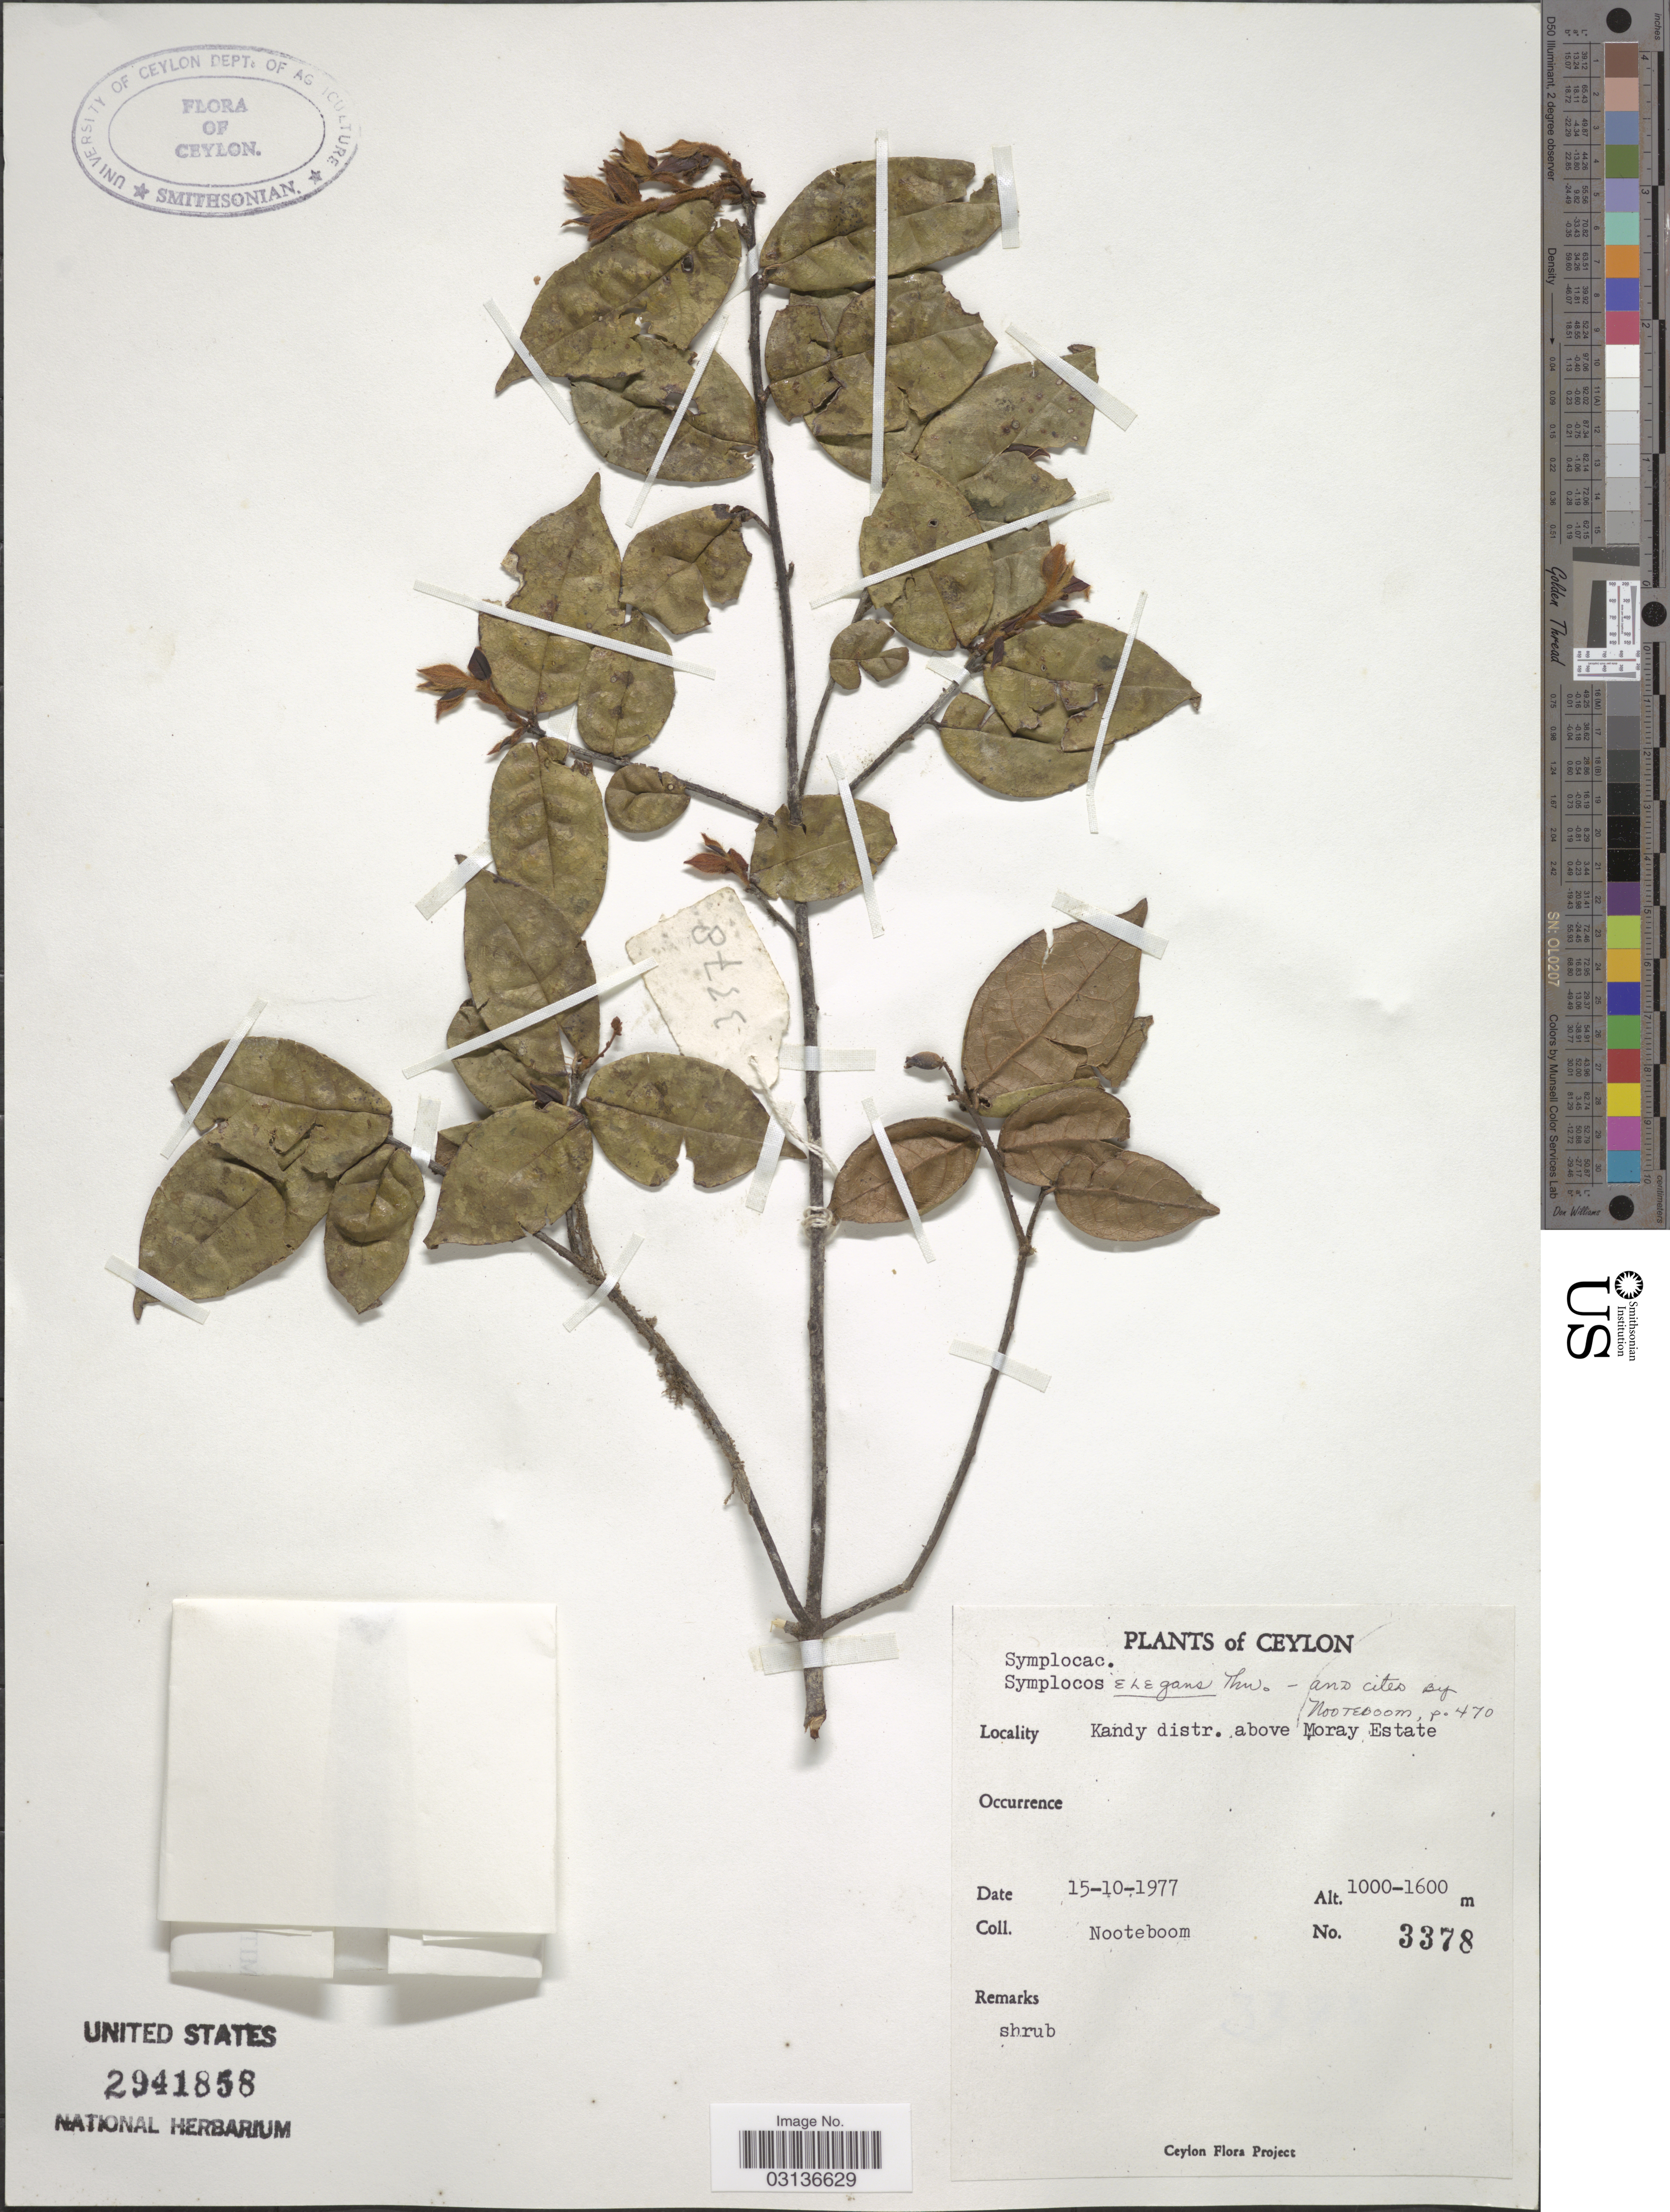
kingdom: Plantae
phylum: Tracheophyta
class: Magnoliopsida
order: Ericales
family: Symplocaceae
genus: Symplocos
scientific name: Symplocos elegans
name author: Thwaites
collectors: Nooteboom, --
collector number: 3378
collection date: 1977-10-15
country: Sri Lanka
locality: Ceylon. Kandy distr. above Moray Estate.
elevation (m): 1000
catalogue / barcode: US 2941858